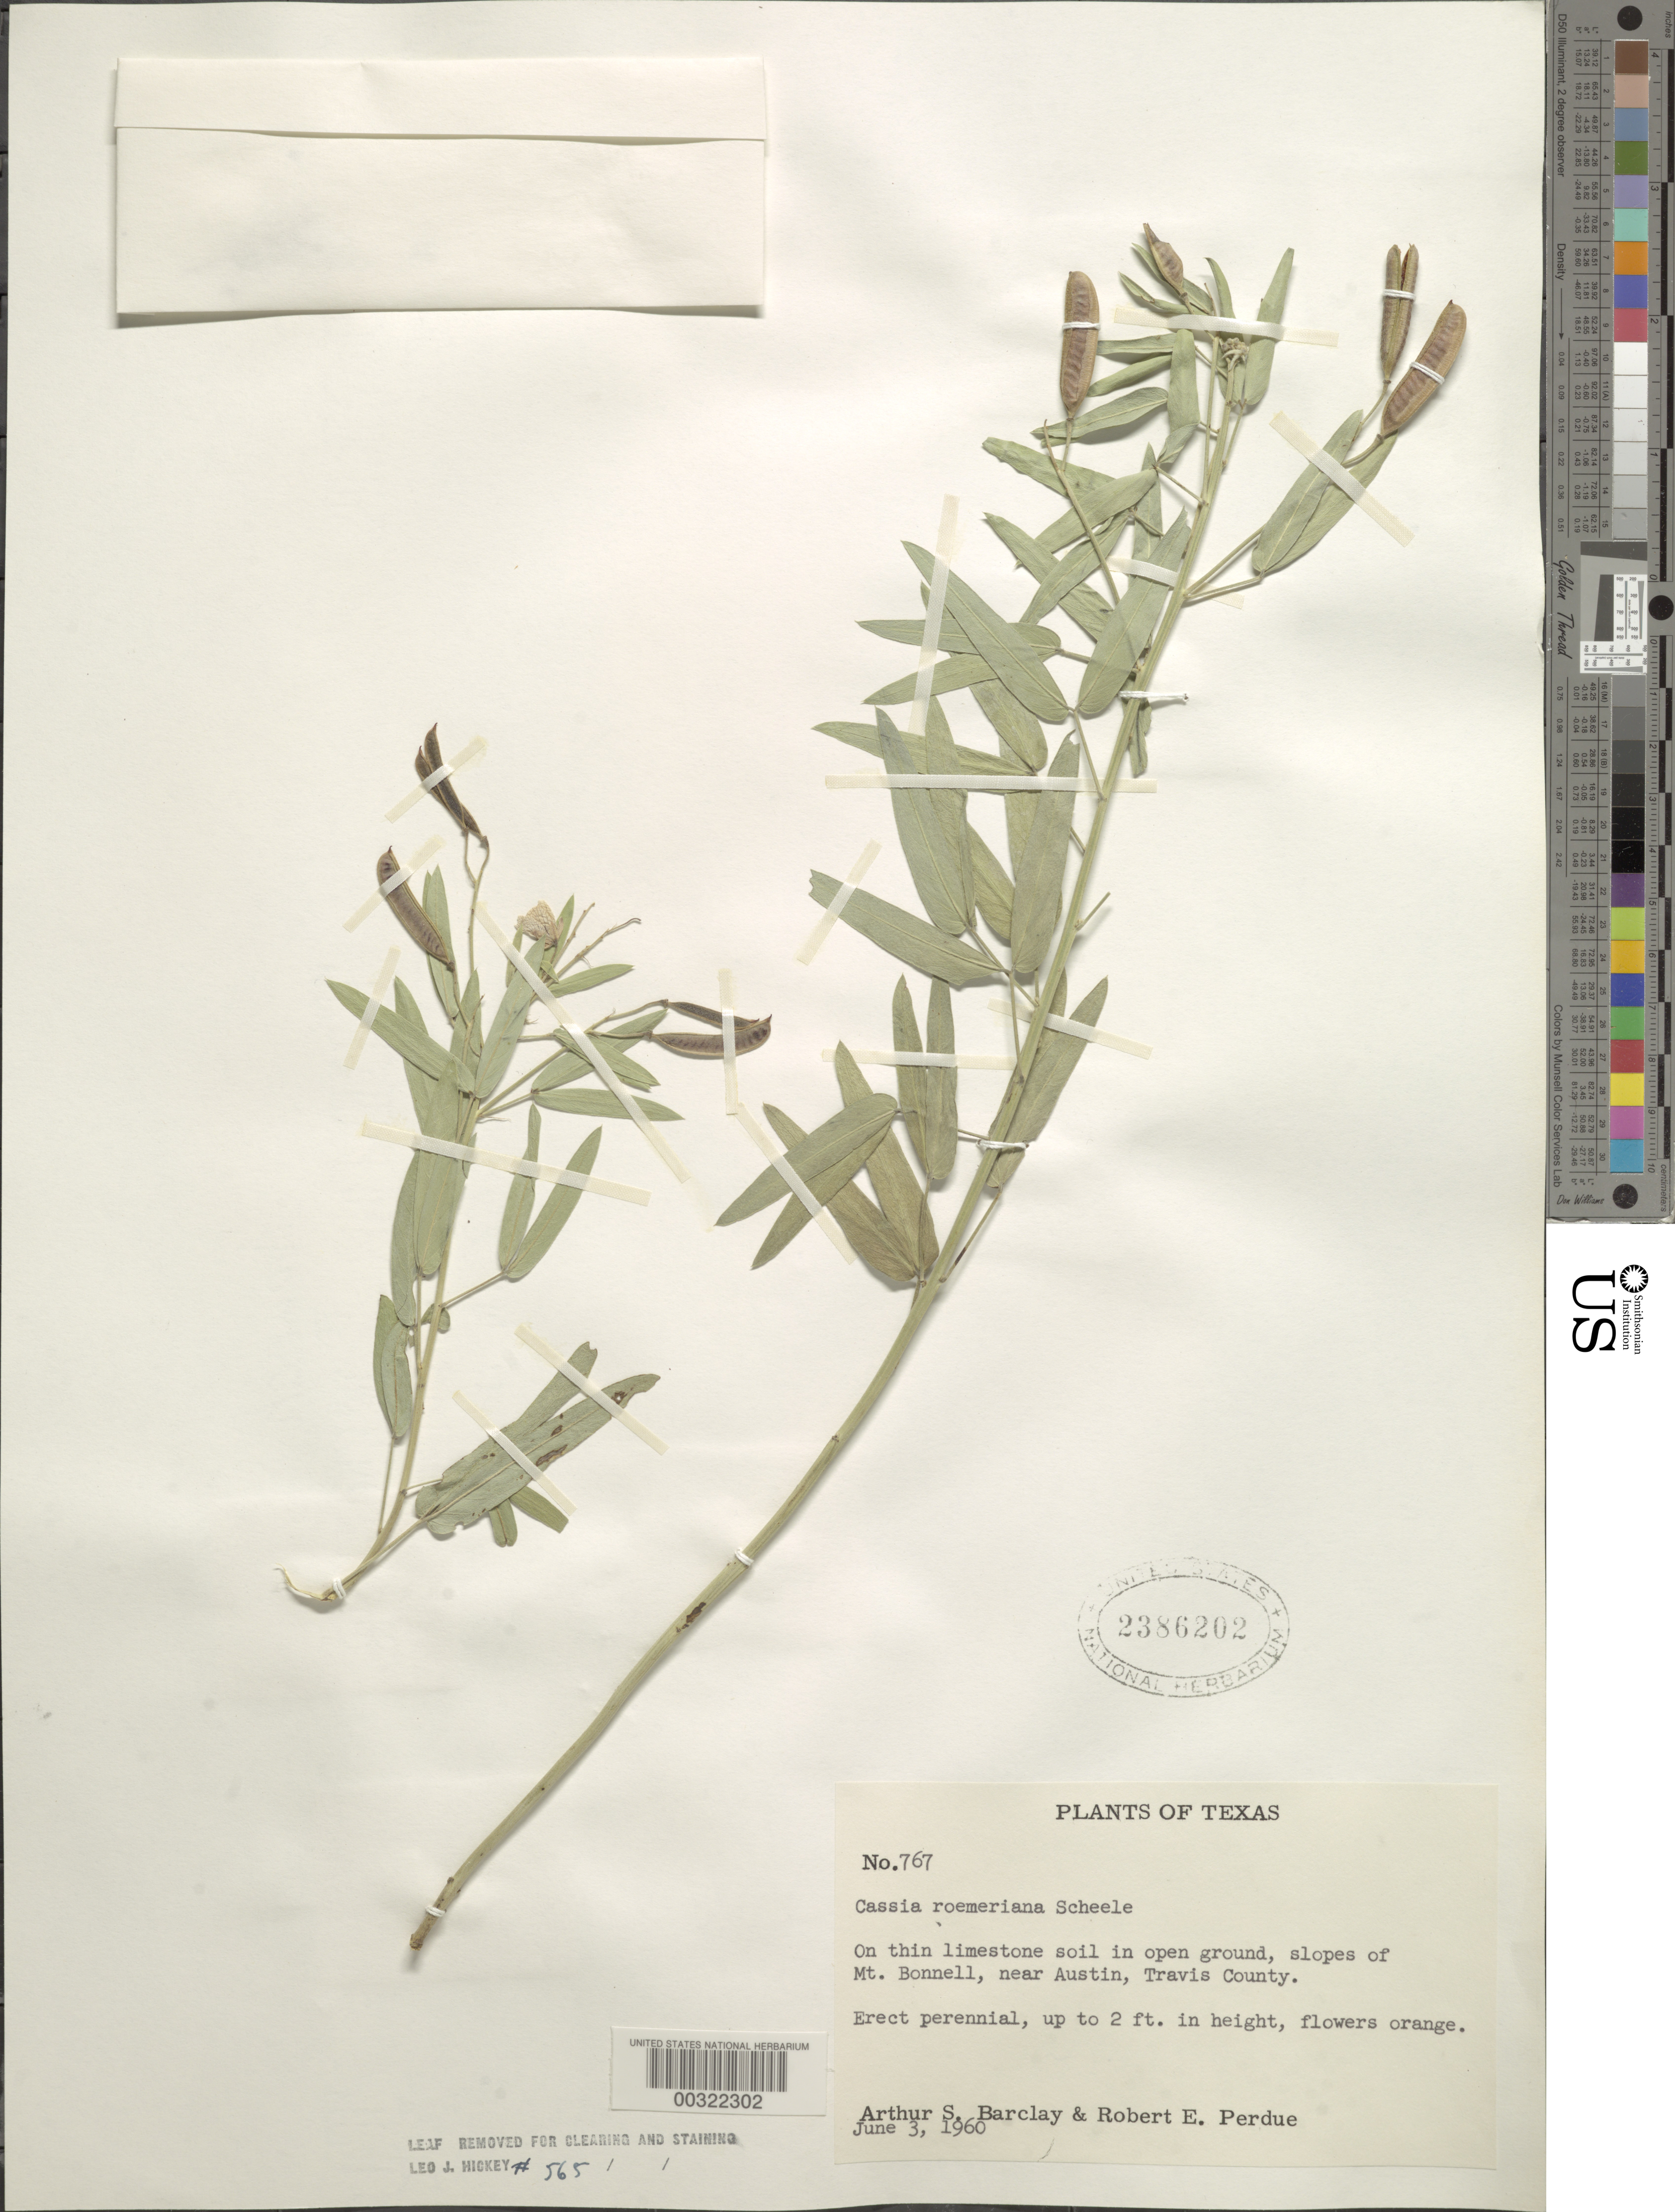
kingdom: Plantae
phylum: Tracheophyta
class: Magnoliopsida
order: Fabales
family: Fabaceae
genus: Senna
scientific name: Senna roemeriana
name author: (Scheele) H.S. Irwin & Barneby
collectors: A. S. Barclay & R. E. Perdue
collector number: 767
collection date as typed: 03 Jun 1960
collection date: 1960-06-03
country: United States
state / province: Texas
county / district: Travis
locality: Slopes of mt. bonnell, near austin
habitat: Thin limestone soil in open ground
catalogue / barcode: US 2386202